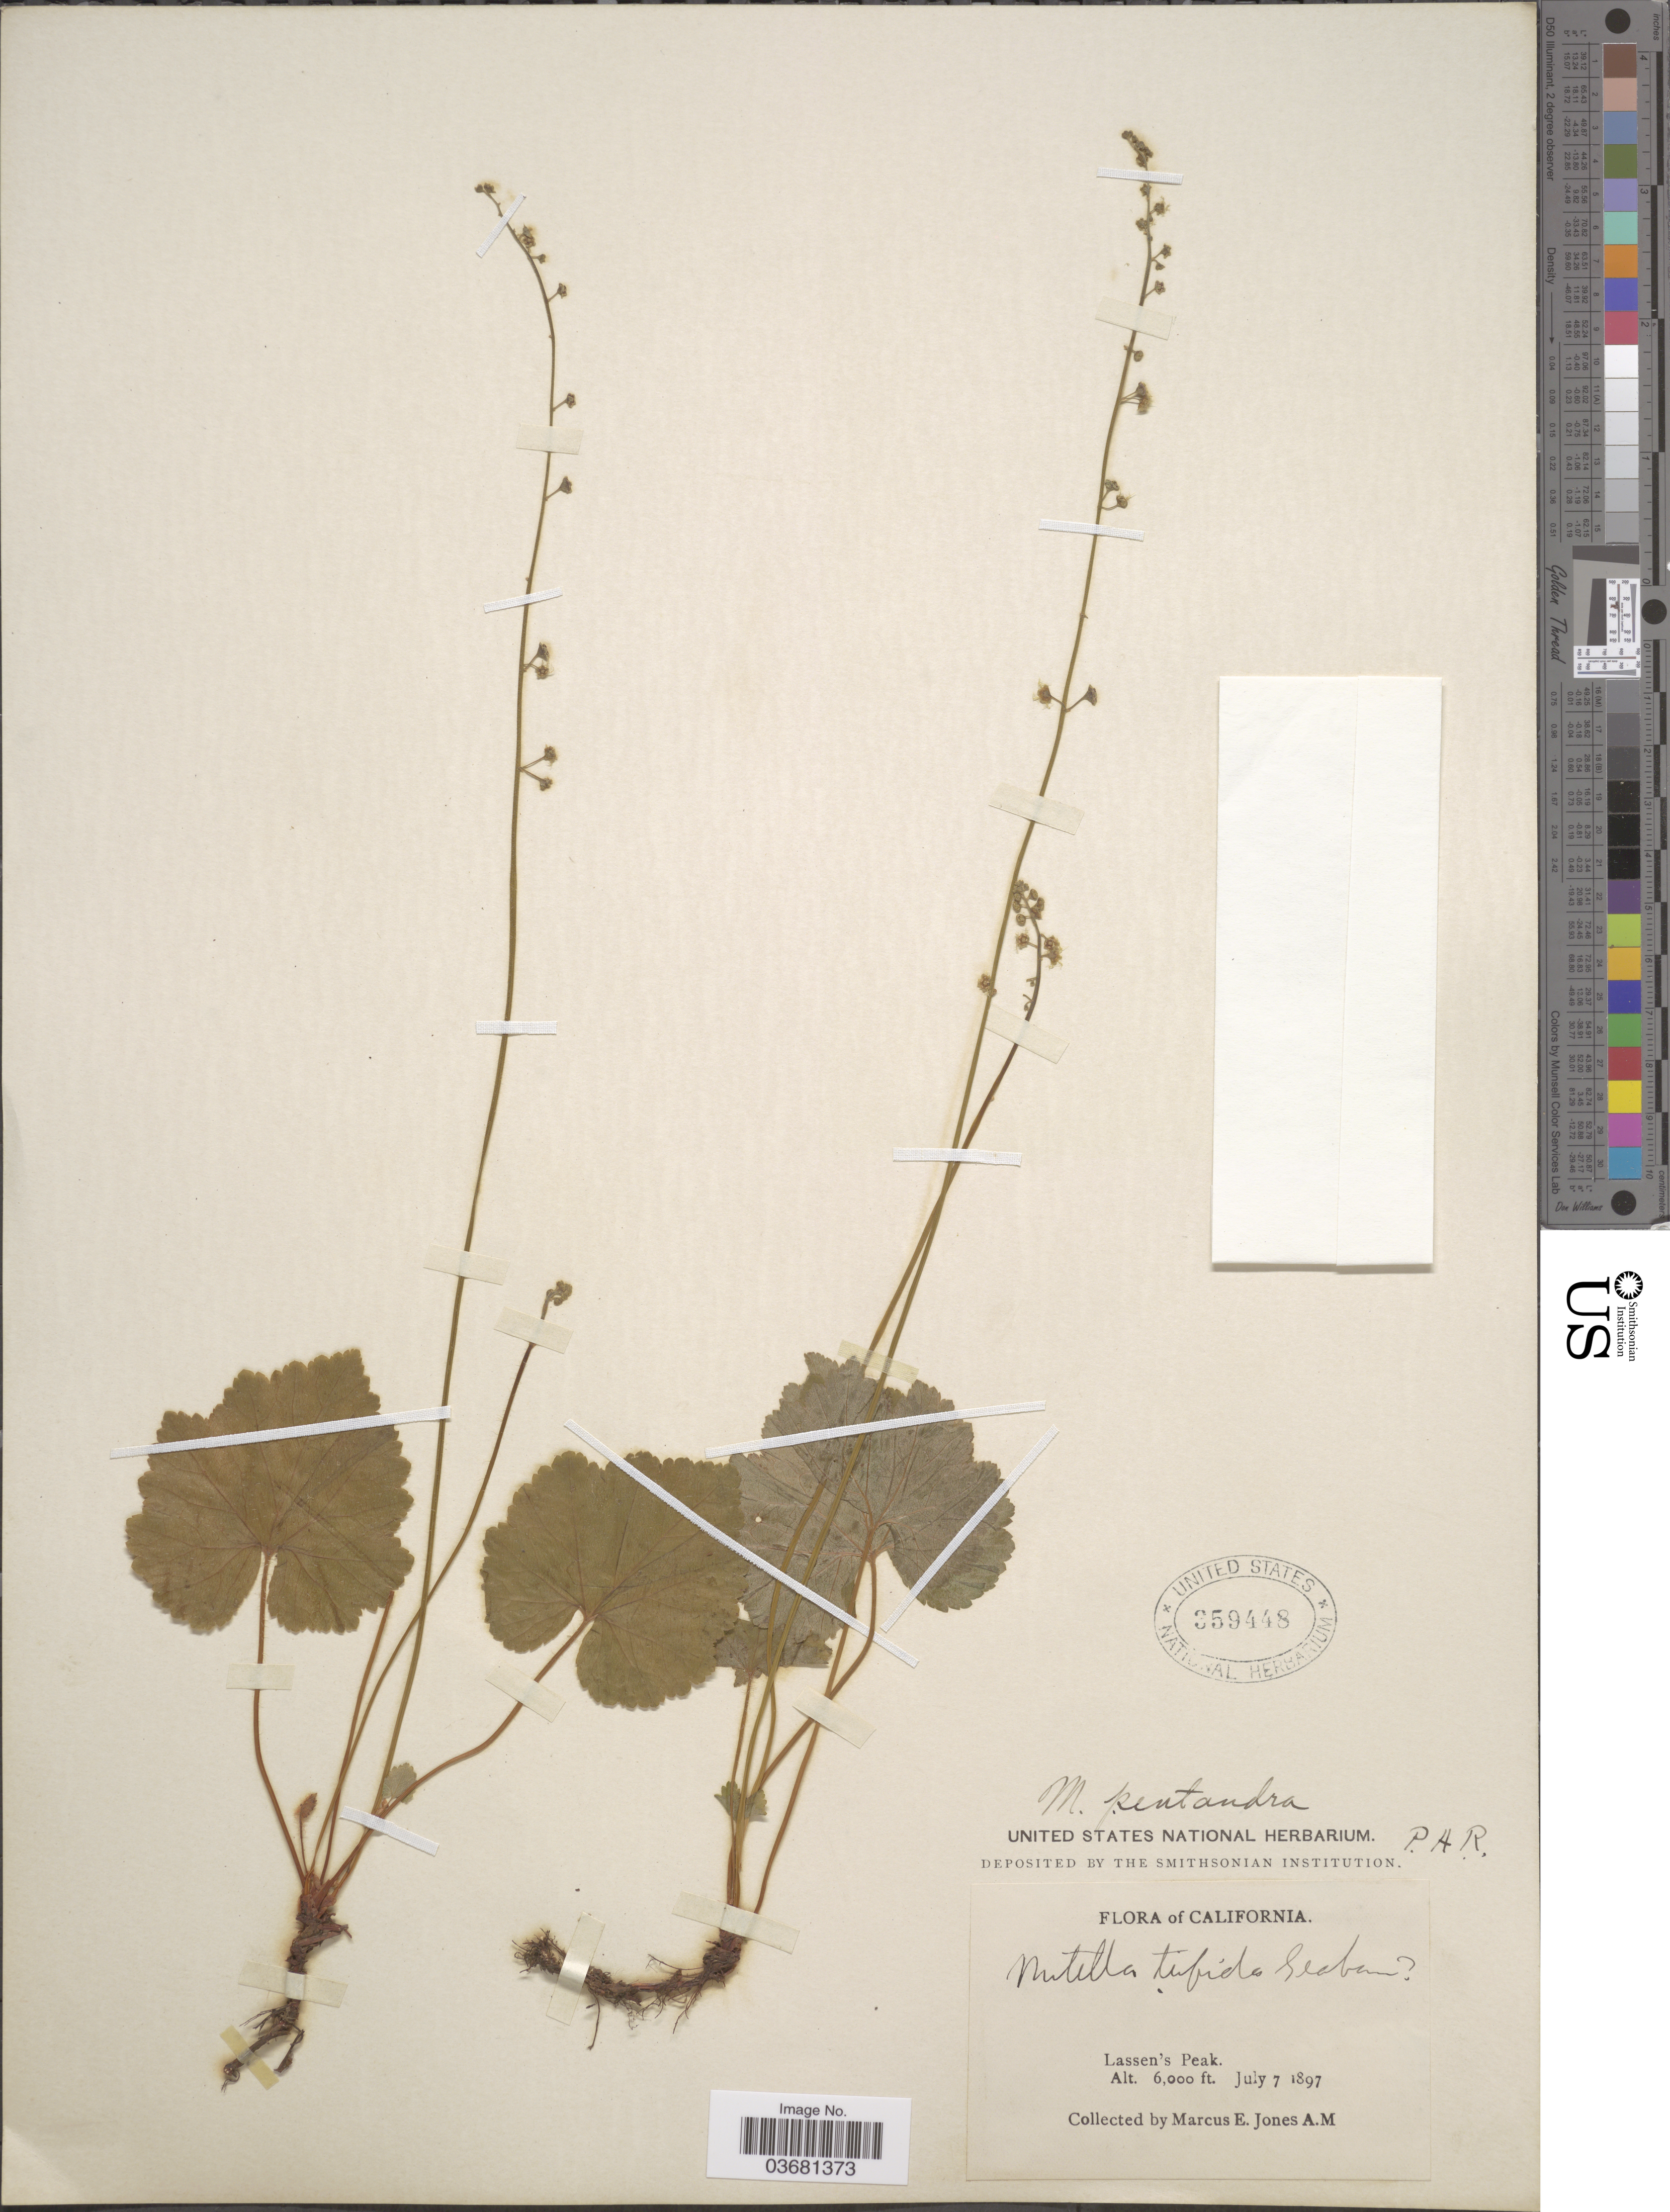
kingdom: Plantae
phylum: Tracheophyta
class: Magnoliopsida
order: Saxifragales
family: Saxifragaceae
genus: Mitella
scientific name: Mitella pentandra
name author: Hook.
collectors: M. E. Jones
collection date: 1897-07-07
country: United States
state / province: California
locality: Lassen's Peak.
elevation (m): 1829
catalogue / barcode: US 359448